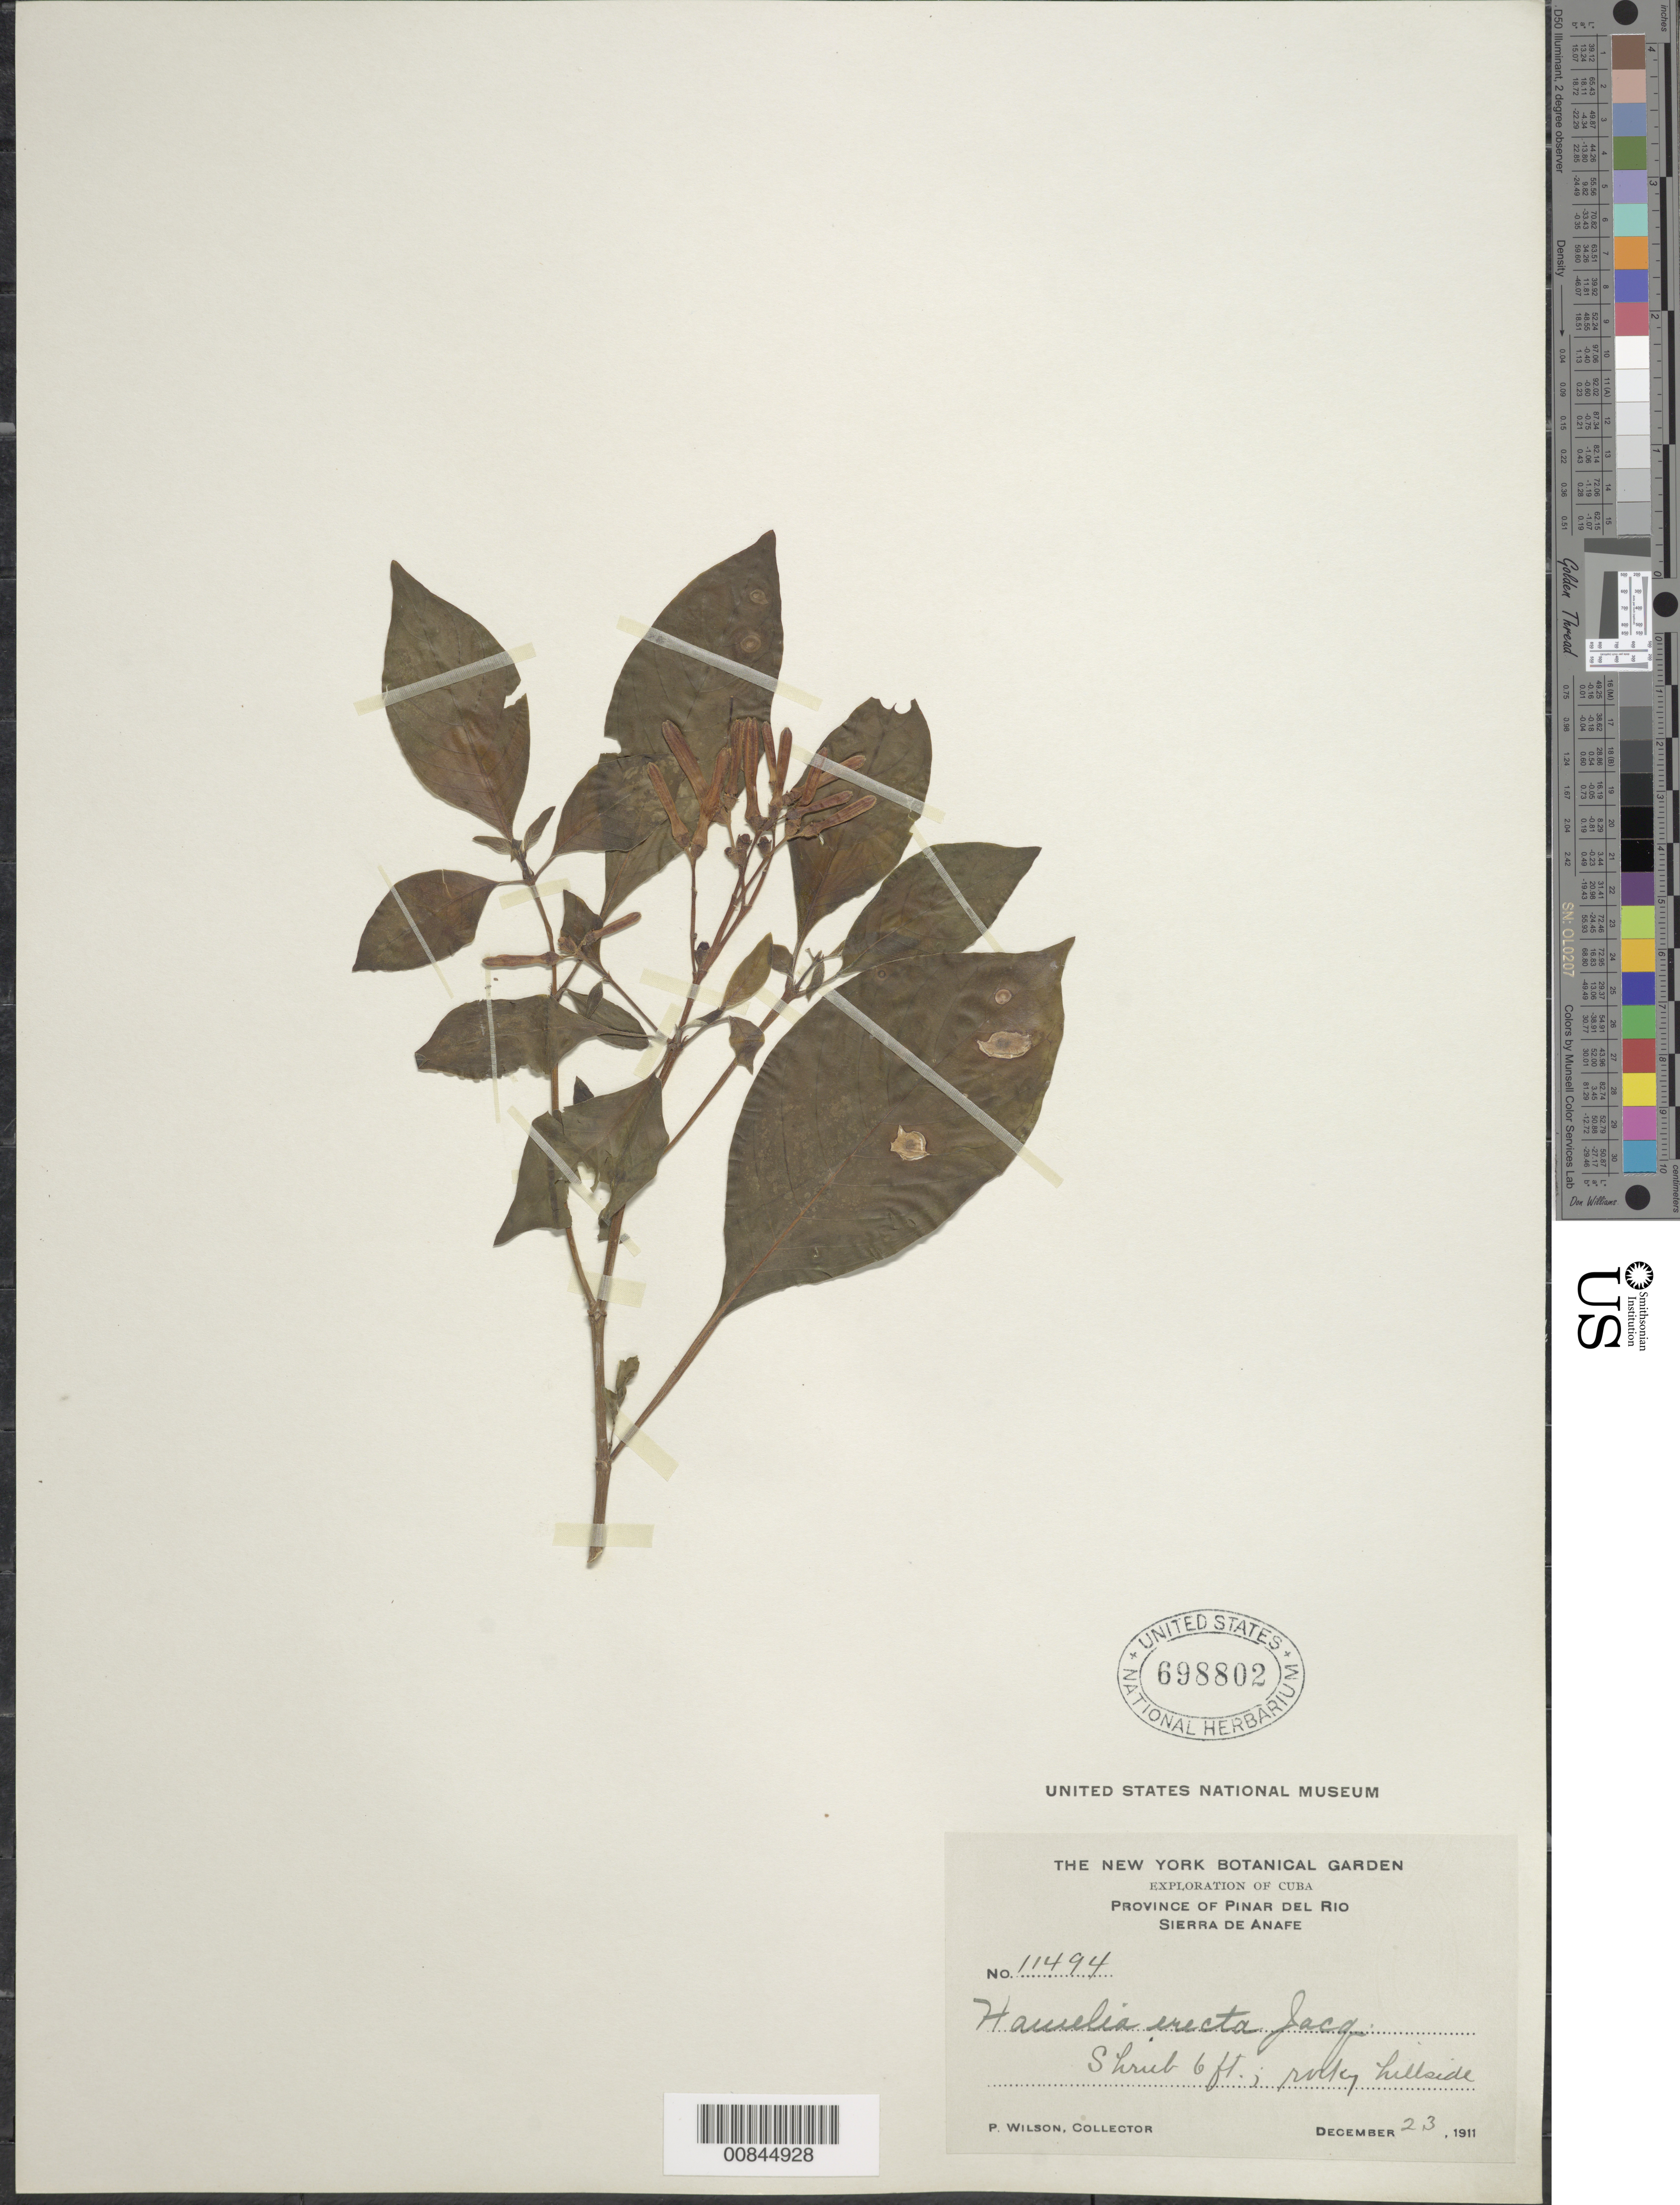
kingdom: Plantae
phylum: Tracheophyta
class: Magnoliopsida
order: Gentianales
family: Rubiaceae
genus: Hamelia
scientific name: Hamelia patens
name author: Jacq.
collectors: P. Wilson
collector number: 11494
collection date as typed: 02 Dec 1911 to 03 Dec 1911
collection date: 1911-12-02/1911-12-03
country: Cuba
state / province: Pinar del Río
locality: Sierra de Anafe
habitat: Rocky hillside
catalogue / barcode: US 698802